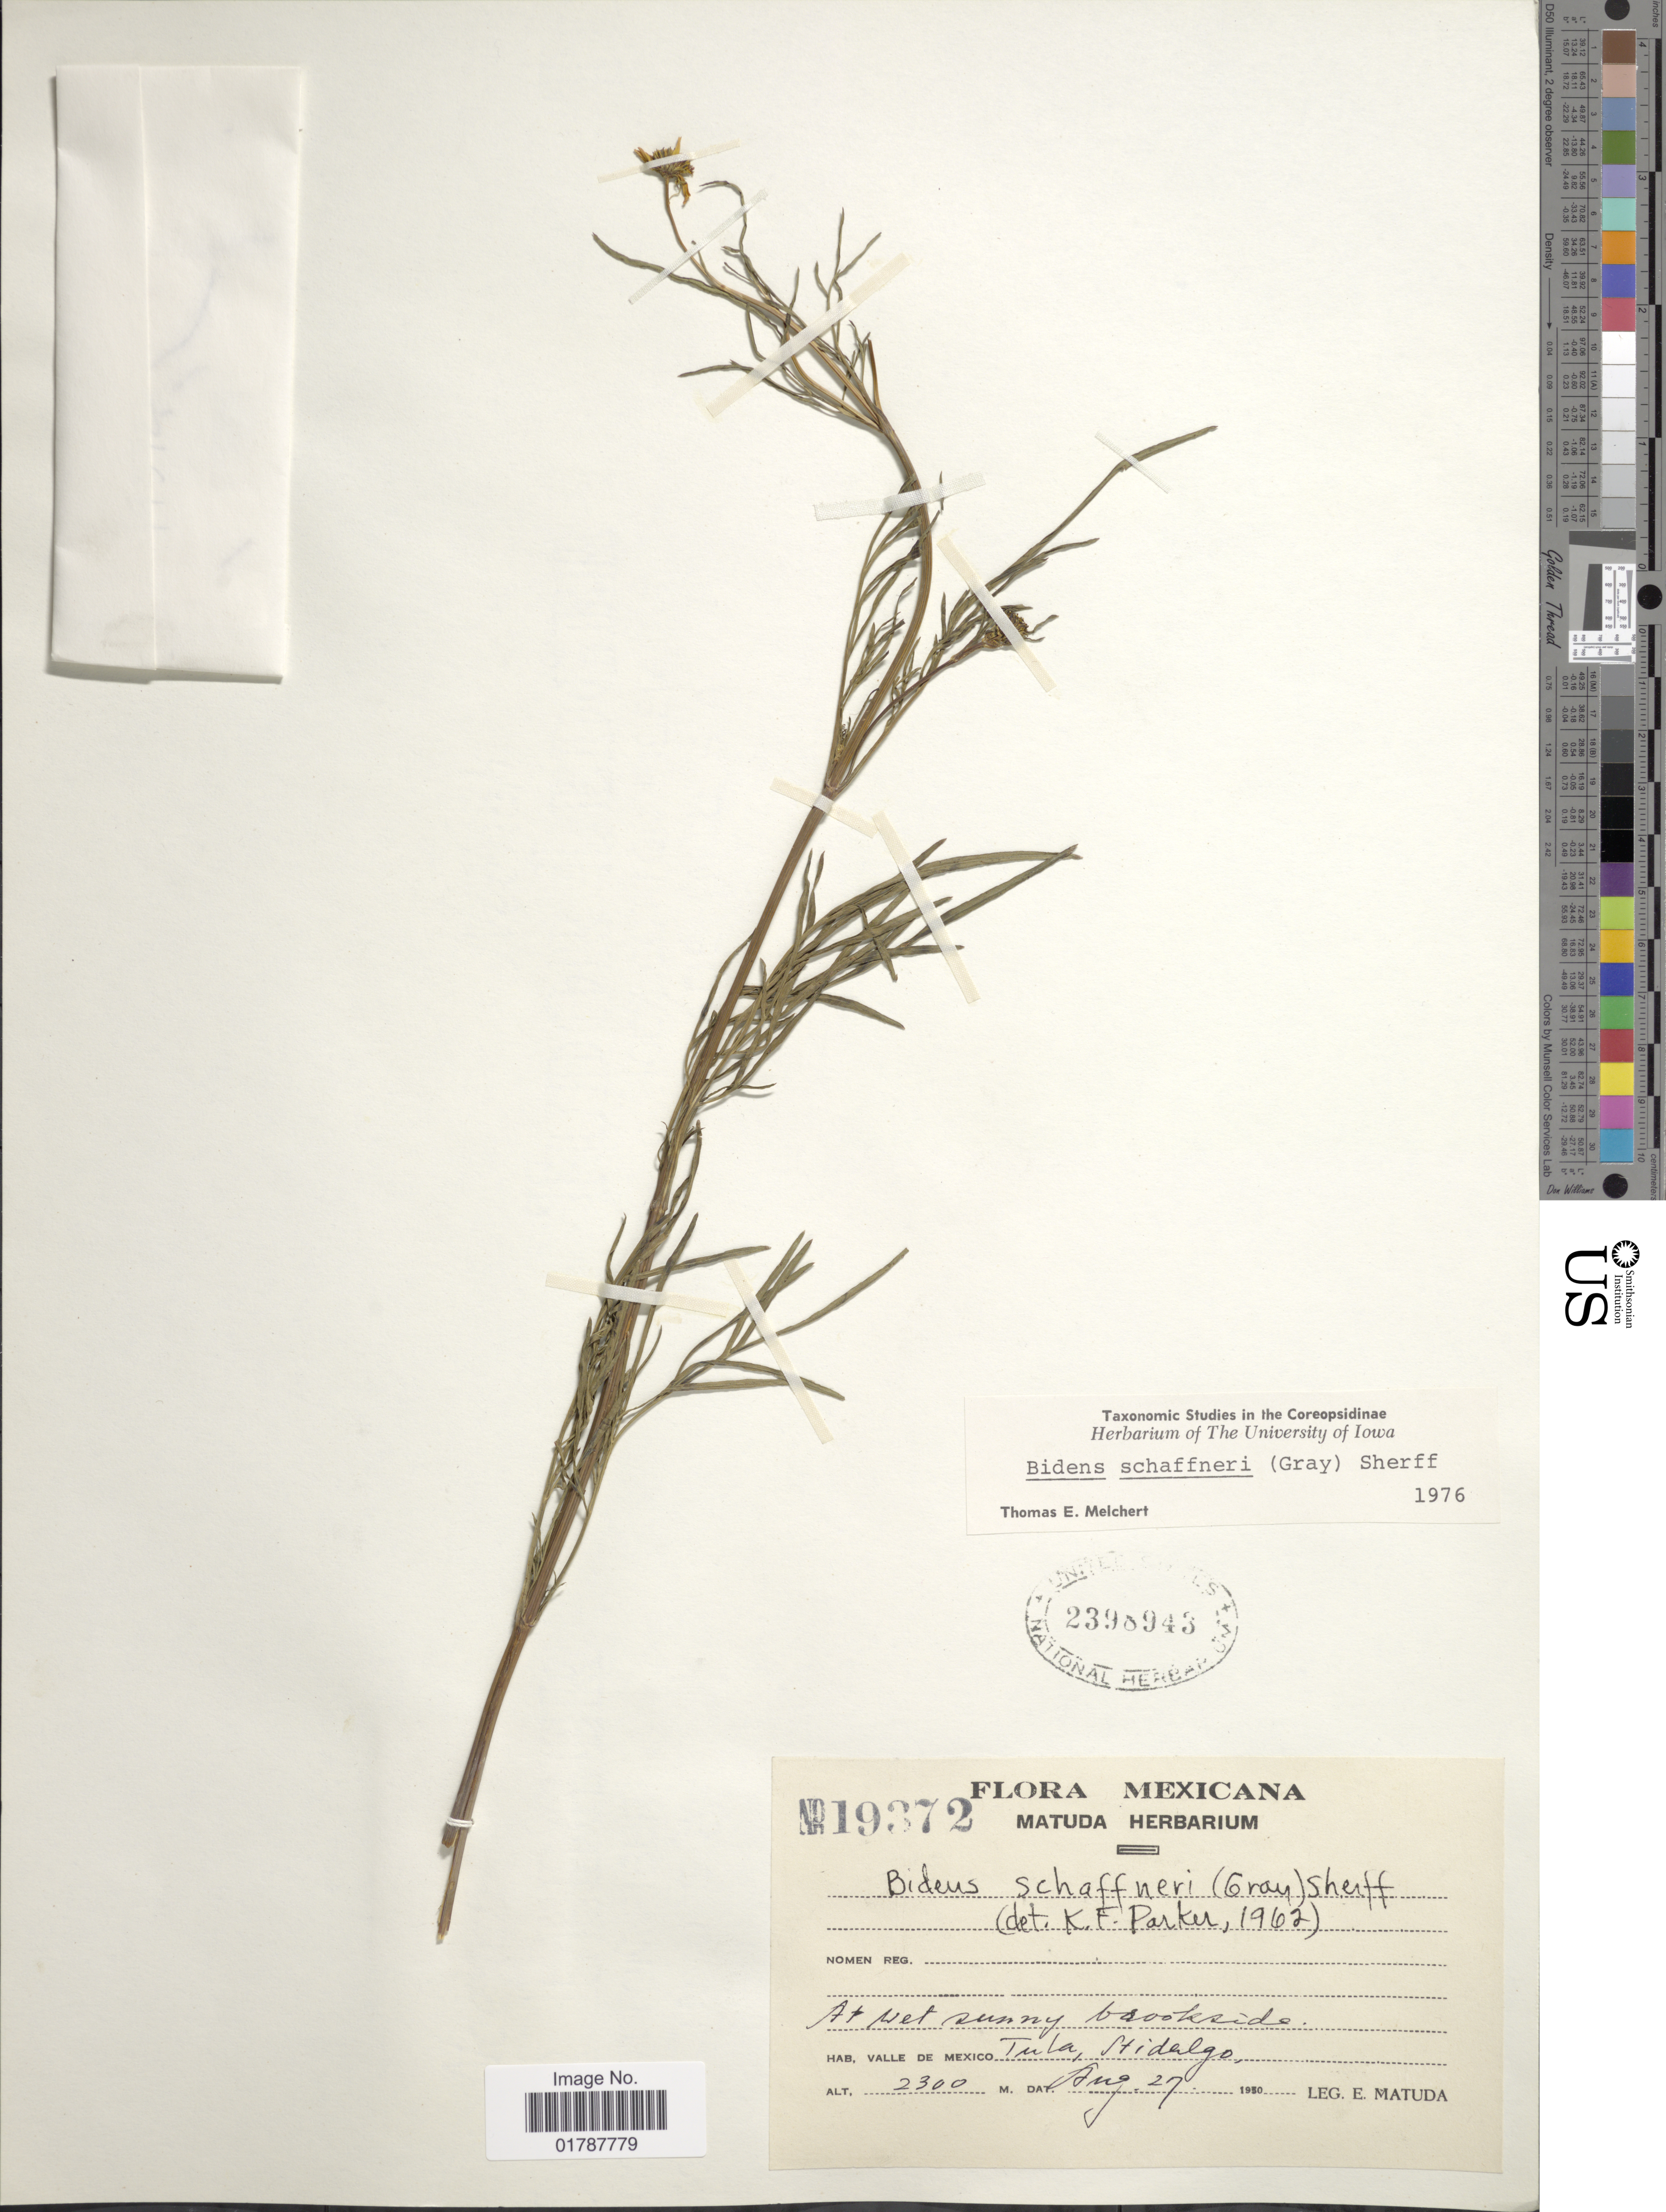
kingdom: Plantae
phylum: Tracheophyta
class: Magnoliopsida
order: Asterales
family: Asteraceae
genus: Bidens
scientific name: Bidens schaffneri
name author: (A. Gray) Sherff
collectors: E. Matuda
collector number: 19372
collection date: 1950-08-27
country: Mexico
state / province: Hidalgo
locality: At wet sunny brookside, Valle de Mexico, Tula, Hidalgo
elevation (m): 2300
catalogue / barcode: US 2398943